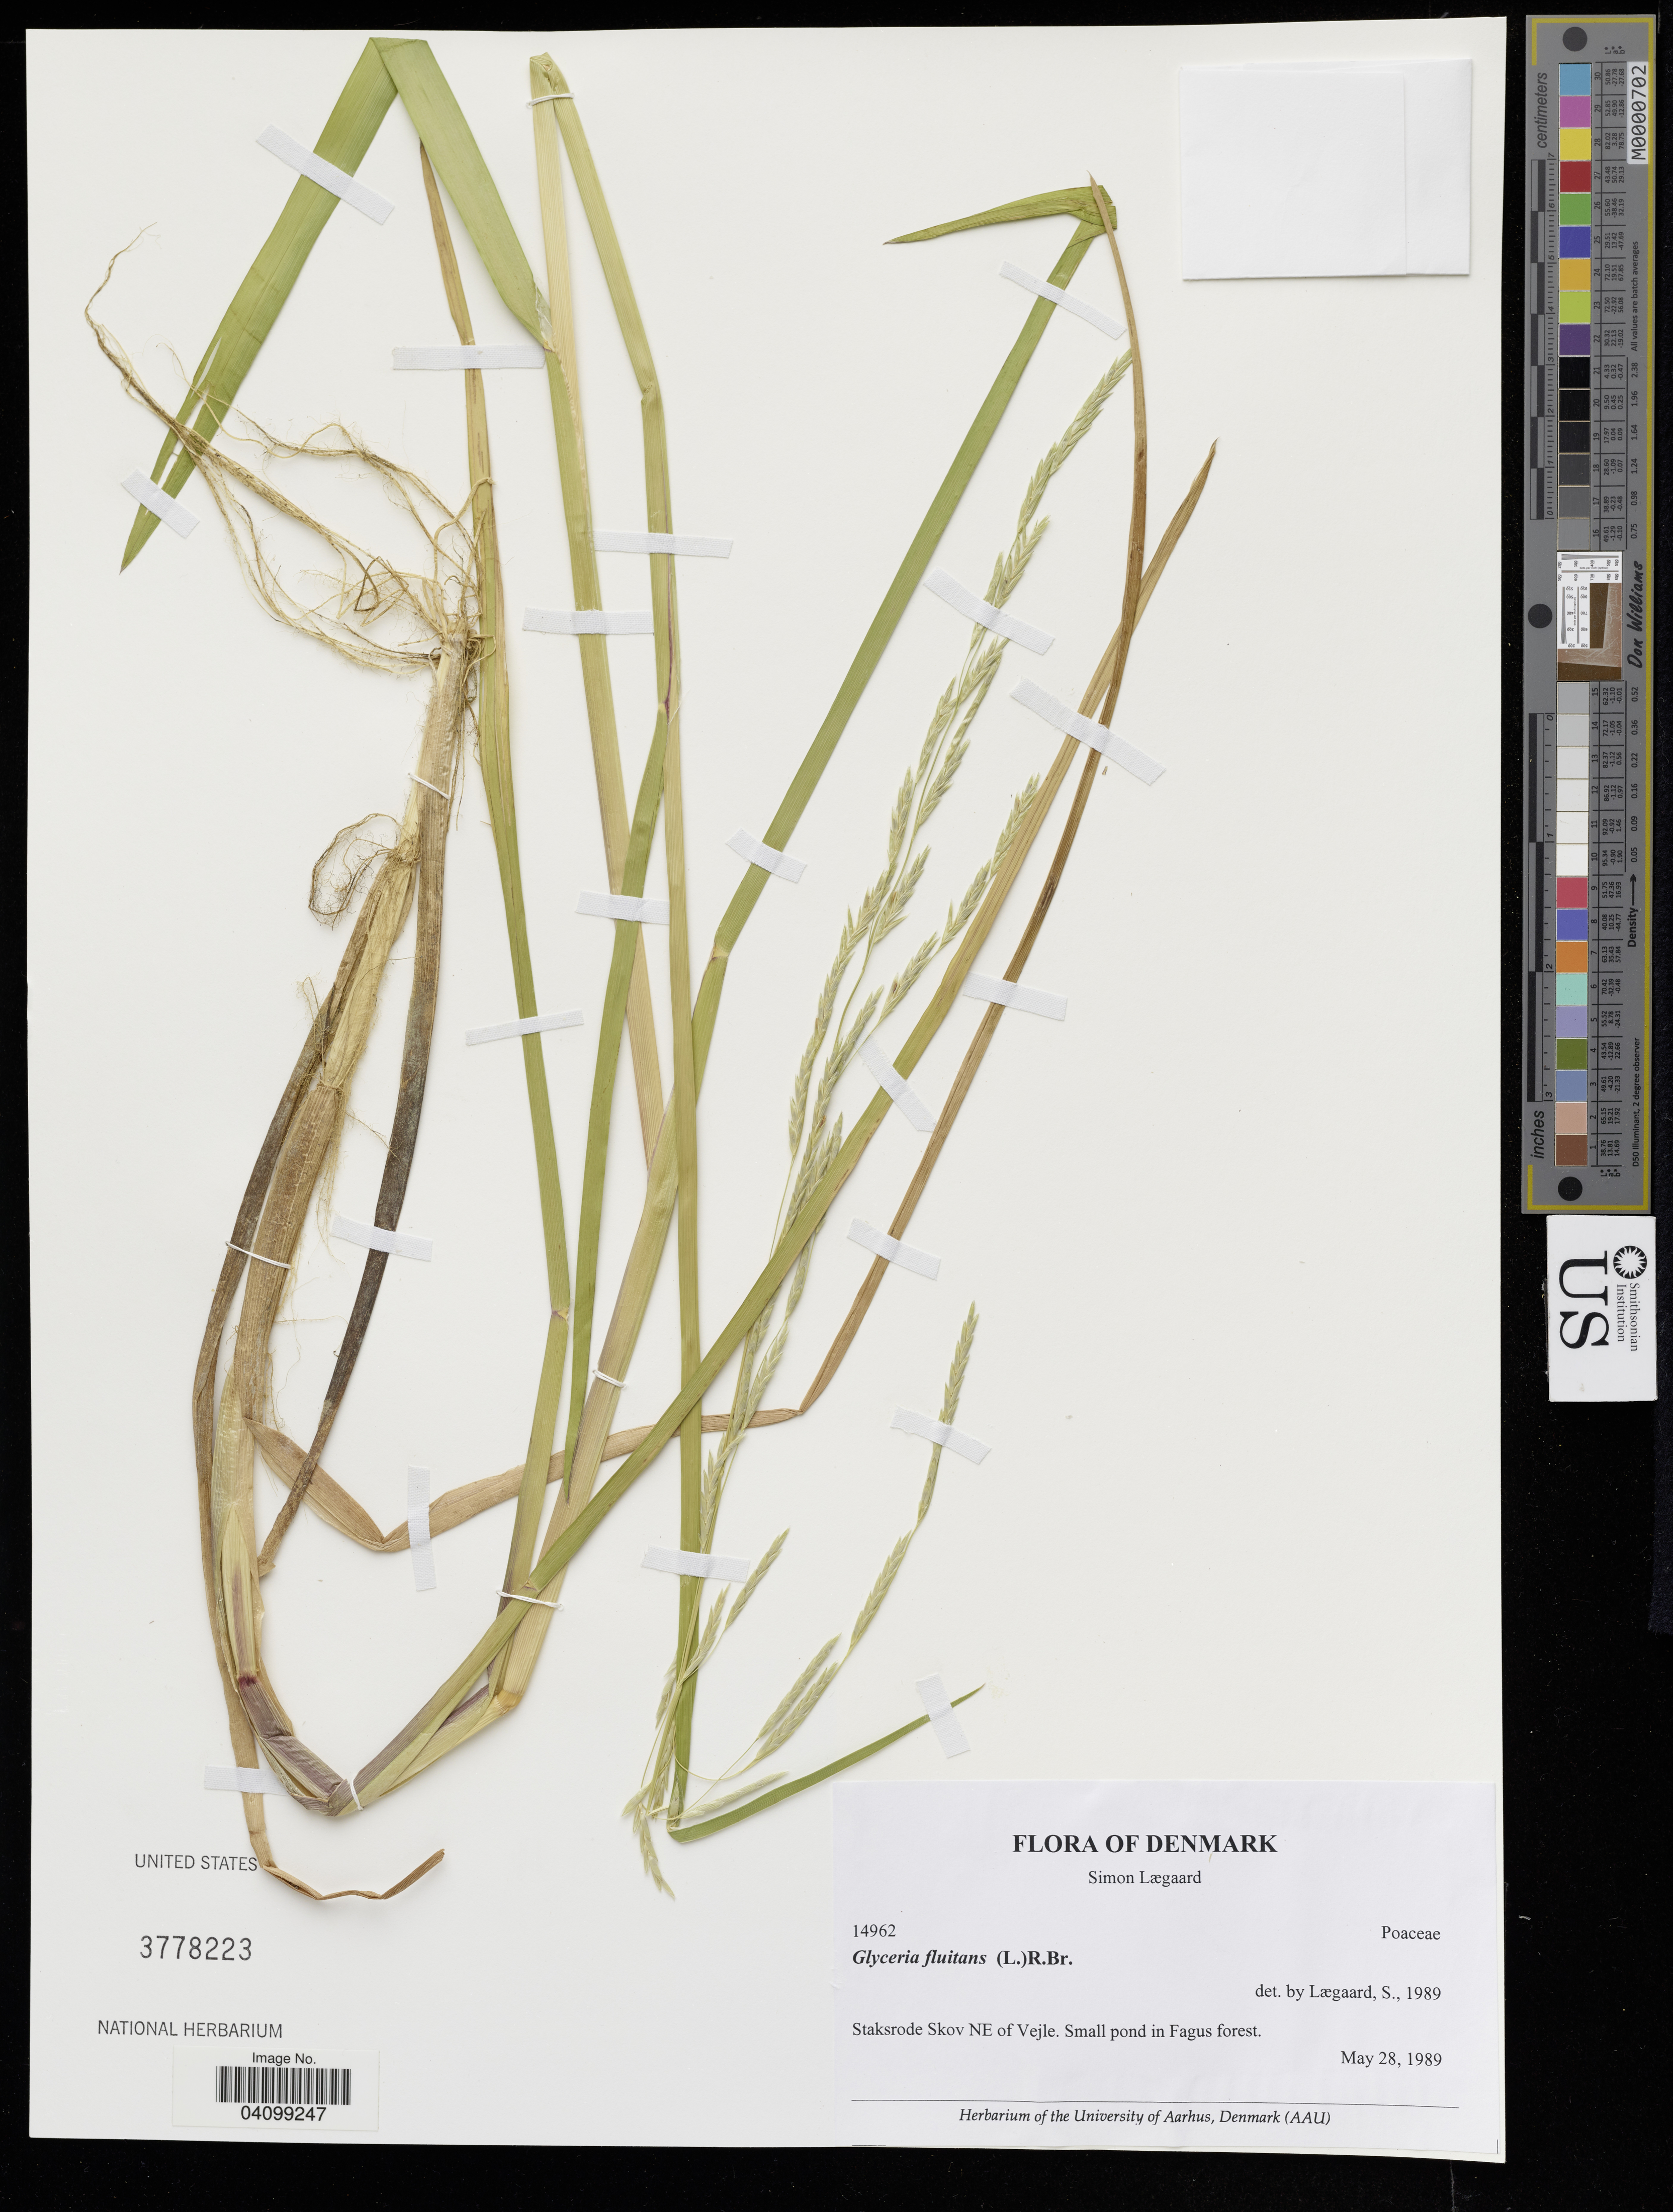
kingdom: Plantae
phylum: Tracheophyta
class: Liliopsida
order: Poales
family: Poaceae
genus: Glyceria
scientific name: Glyceria fluitans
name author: (L.) R. Br.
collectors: S. Lægaard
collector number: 14962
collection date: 1989-05-28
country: Denmark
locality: Staksrode Skov NE of Vejle.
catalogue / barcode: US 3778223